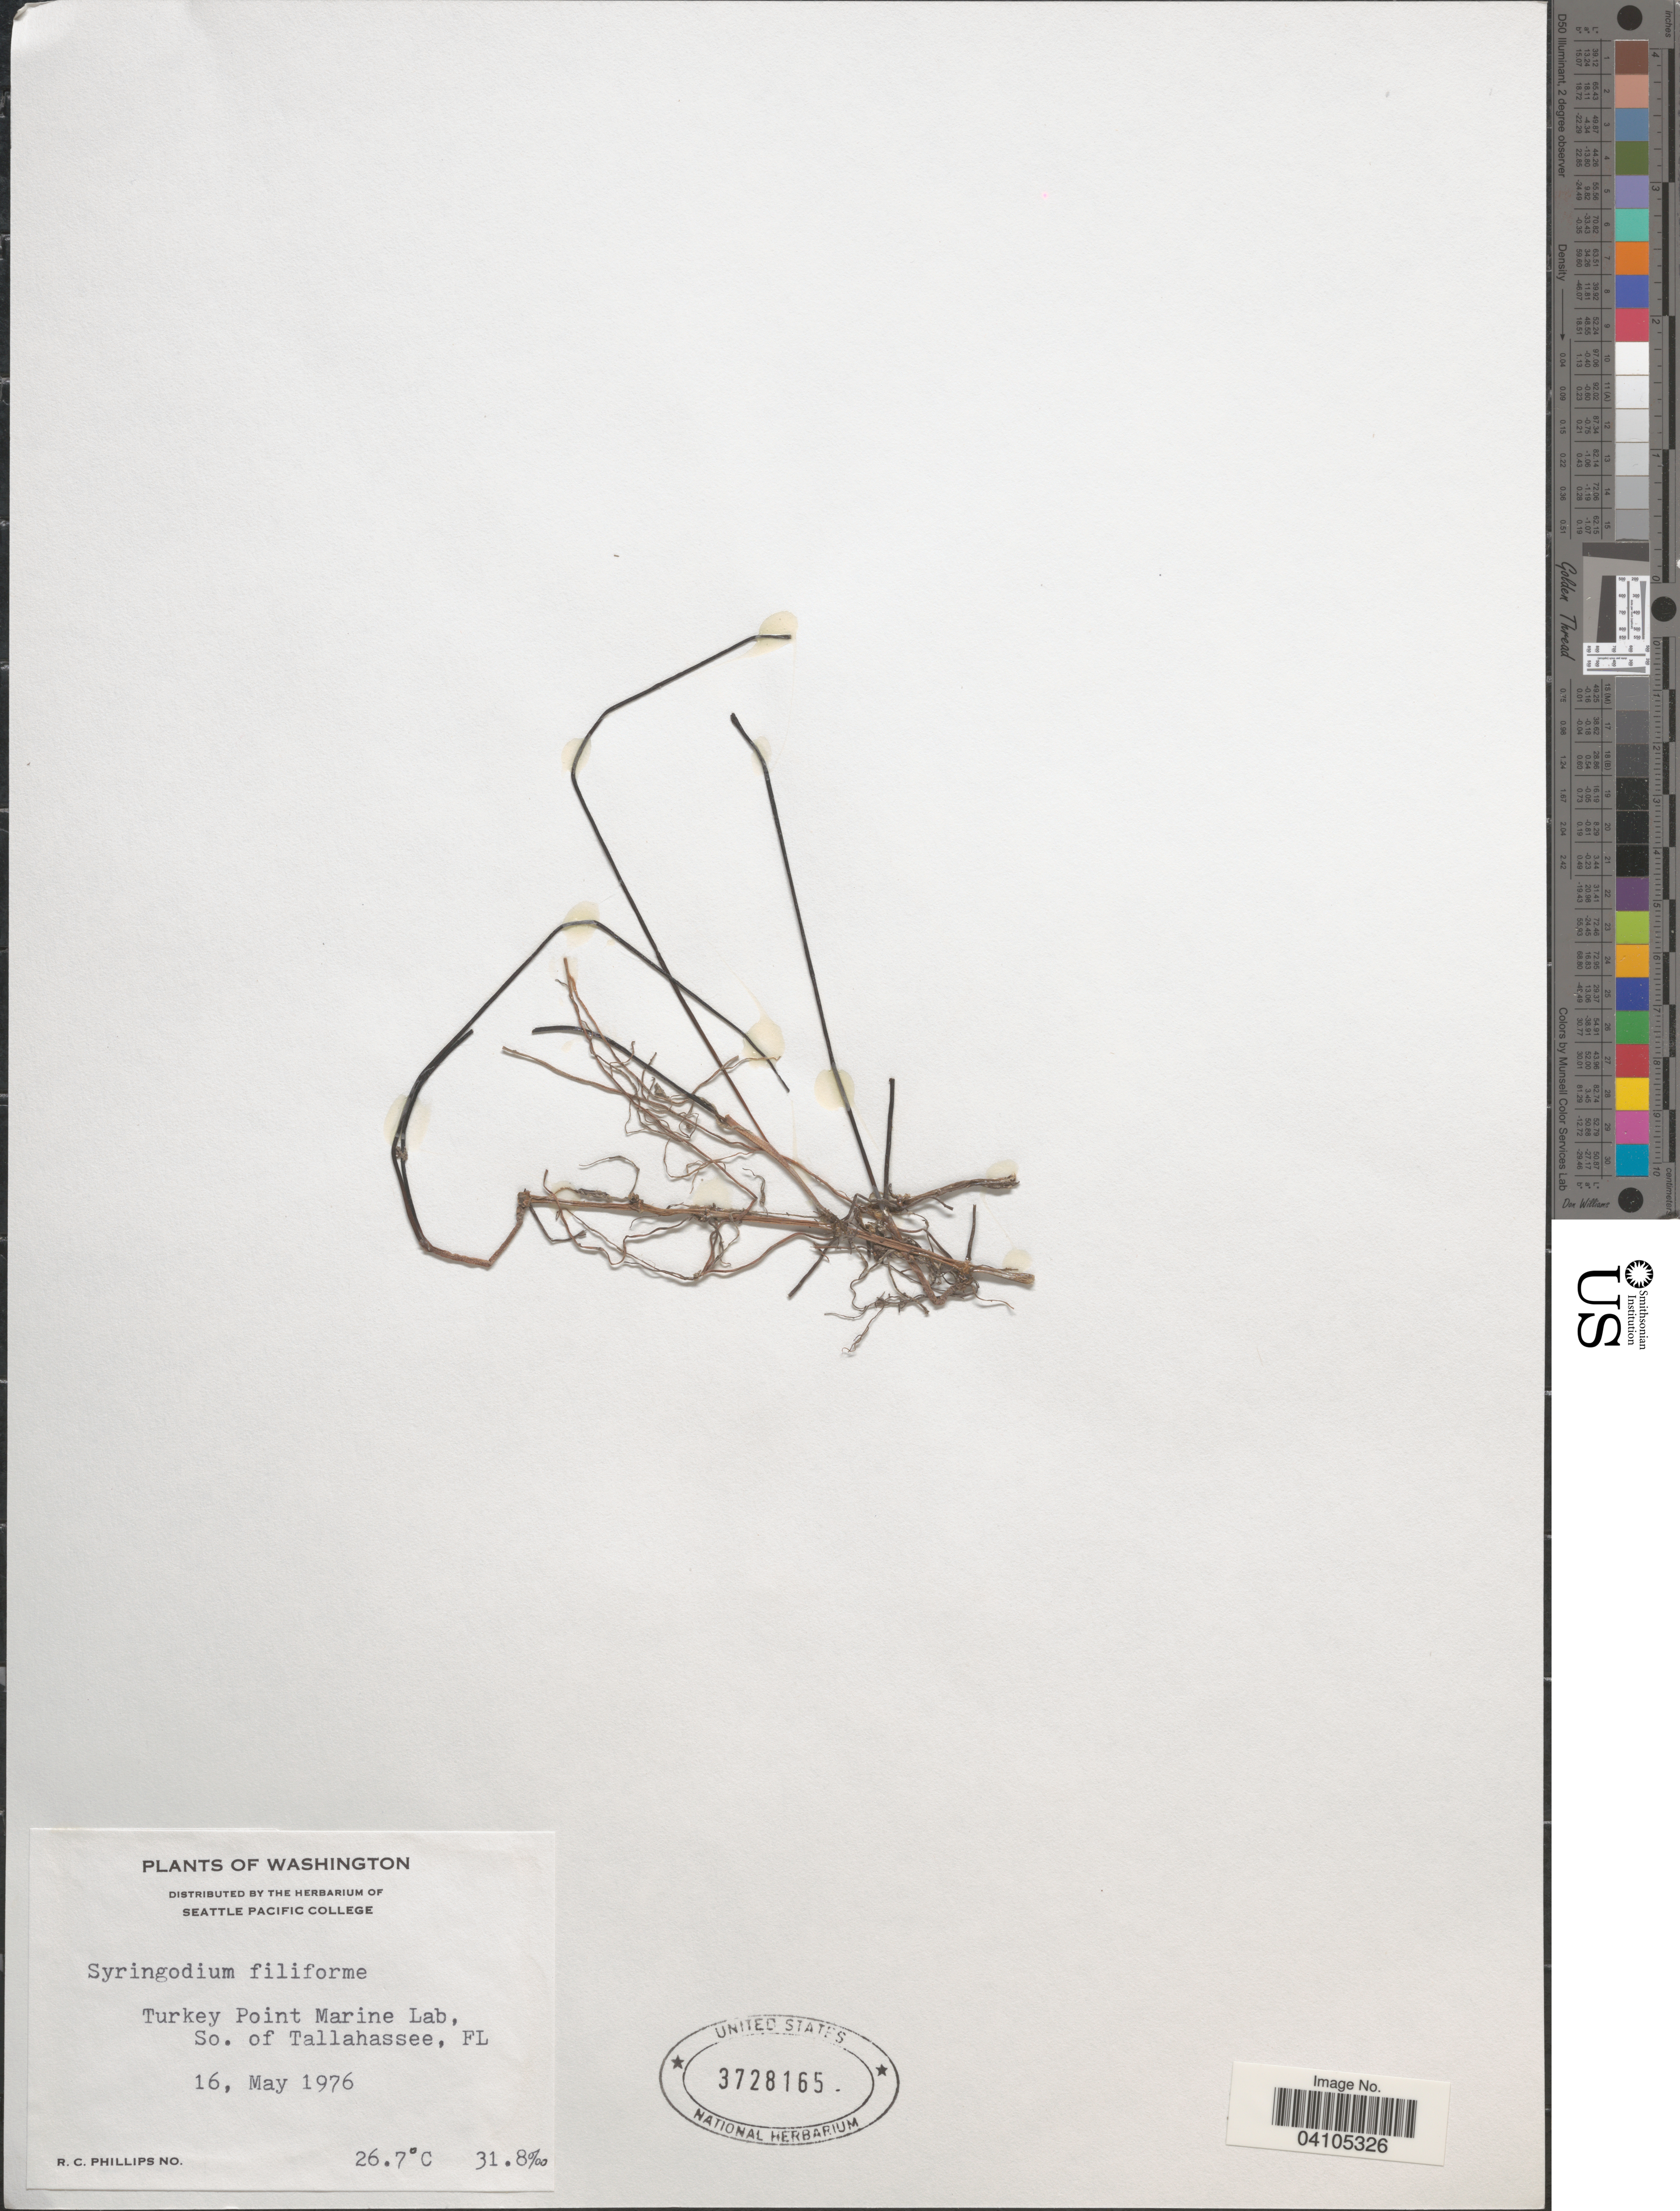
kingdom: Plantae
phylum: Tracheophyta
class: Liliopsida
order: Alismatales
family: Cymodoceaceae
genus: Syringodium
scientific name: Syringodium filiforme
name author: Kütz.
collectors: R. C. Phillips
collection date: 1976-05-16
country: United States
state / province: Florida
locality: Turkey Point Marine Lab, So. of Tallahassee.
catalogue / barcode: US 3728165